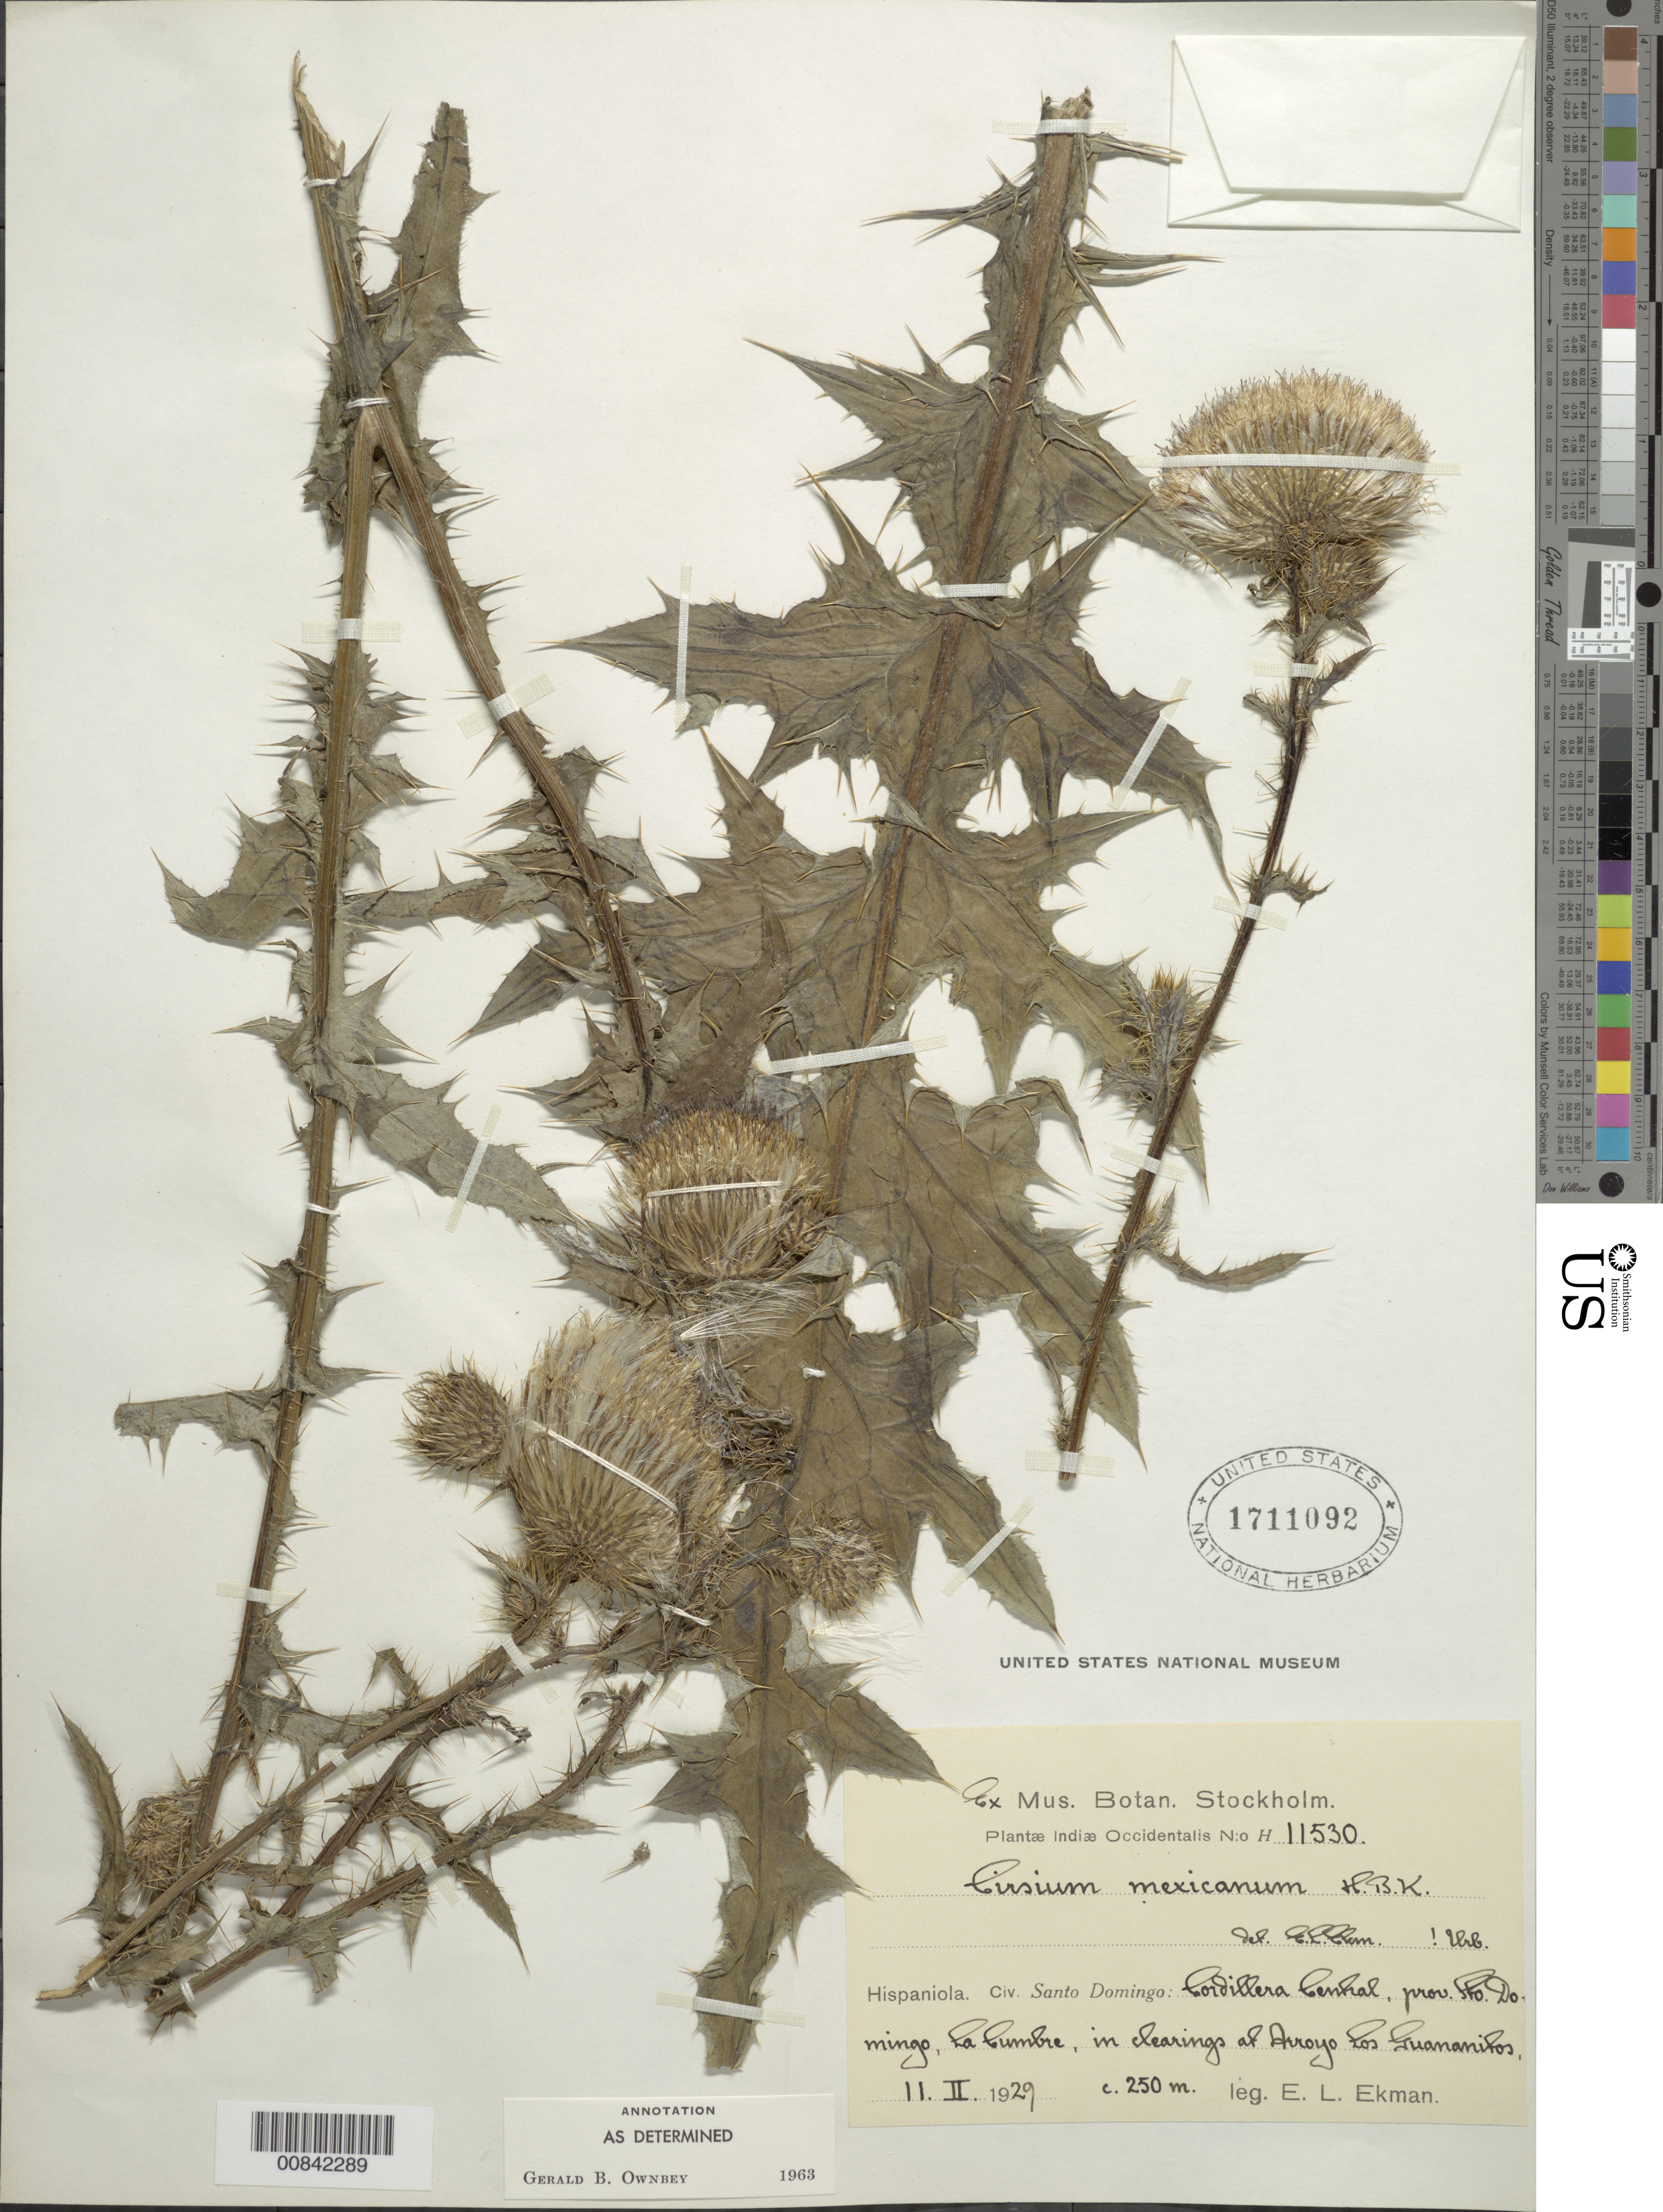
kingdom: Plantae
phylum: Tracheophyta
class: Magnoliopsida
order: Asterales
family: Asteraceae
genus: Cirsium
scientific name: Cirsium mexicanum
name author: DC.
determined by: Ownbey, G. B.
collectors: E. L. Ekman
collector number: H 11530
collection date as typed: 02 Feb 1929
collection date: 1929-02-02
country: Dominican Republic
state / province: Distrito Nacional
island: Hispaniola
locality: Cordillera Central, La Cumbre, Arroyo Los Guananitos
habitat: Clearings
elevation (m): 250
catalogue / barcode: US 1711092